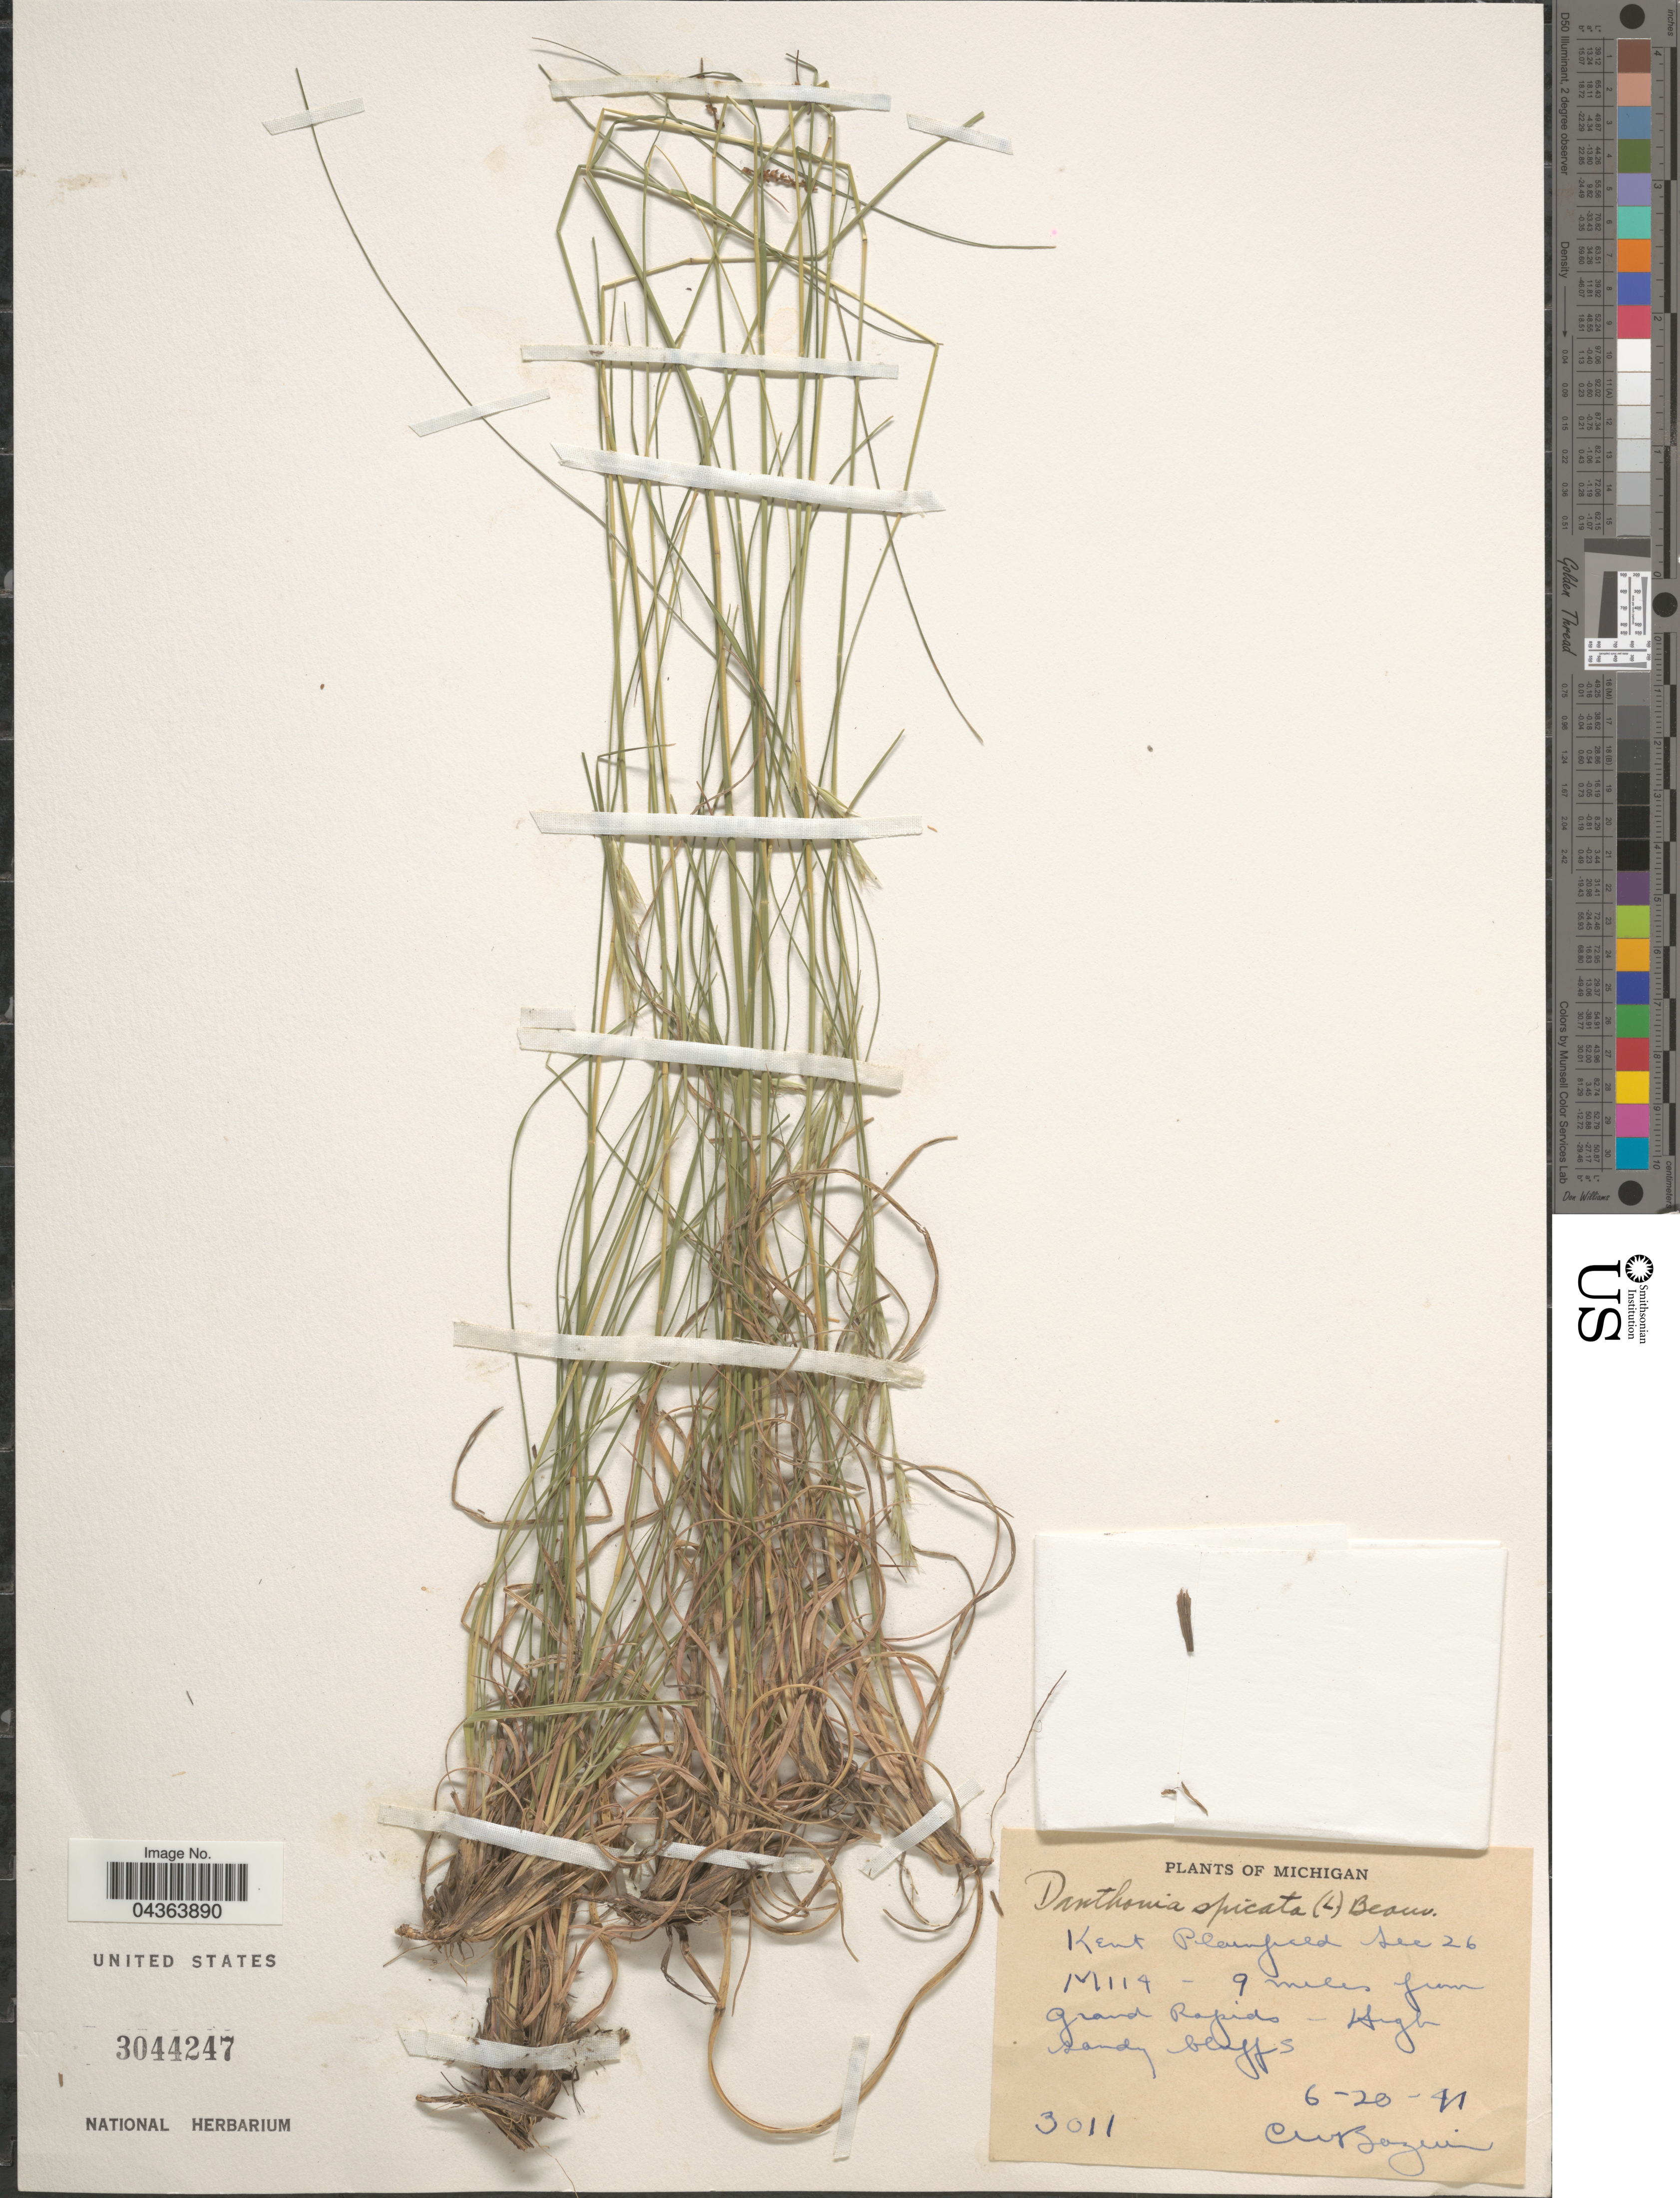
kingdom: Plantae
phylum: Tracheophyta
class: Liliopsida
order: Poales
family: Poaceae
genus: Danthonia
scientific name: Danthonia spicata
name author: (L.) P. Beauv. ex Roem. & Schult.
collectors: C. Bazuin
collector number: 3011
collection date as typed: Transcribed d/m/y: 20/6/41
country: United States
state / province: Michigan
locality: Kent Plainfield Sec 26 M114 - 9 miles from Grand Rapids.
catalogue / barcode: US 3044247